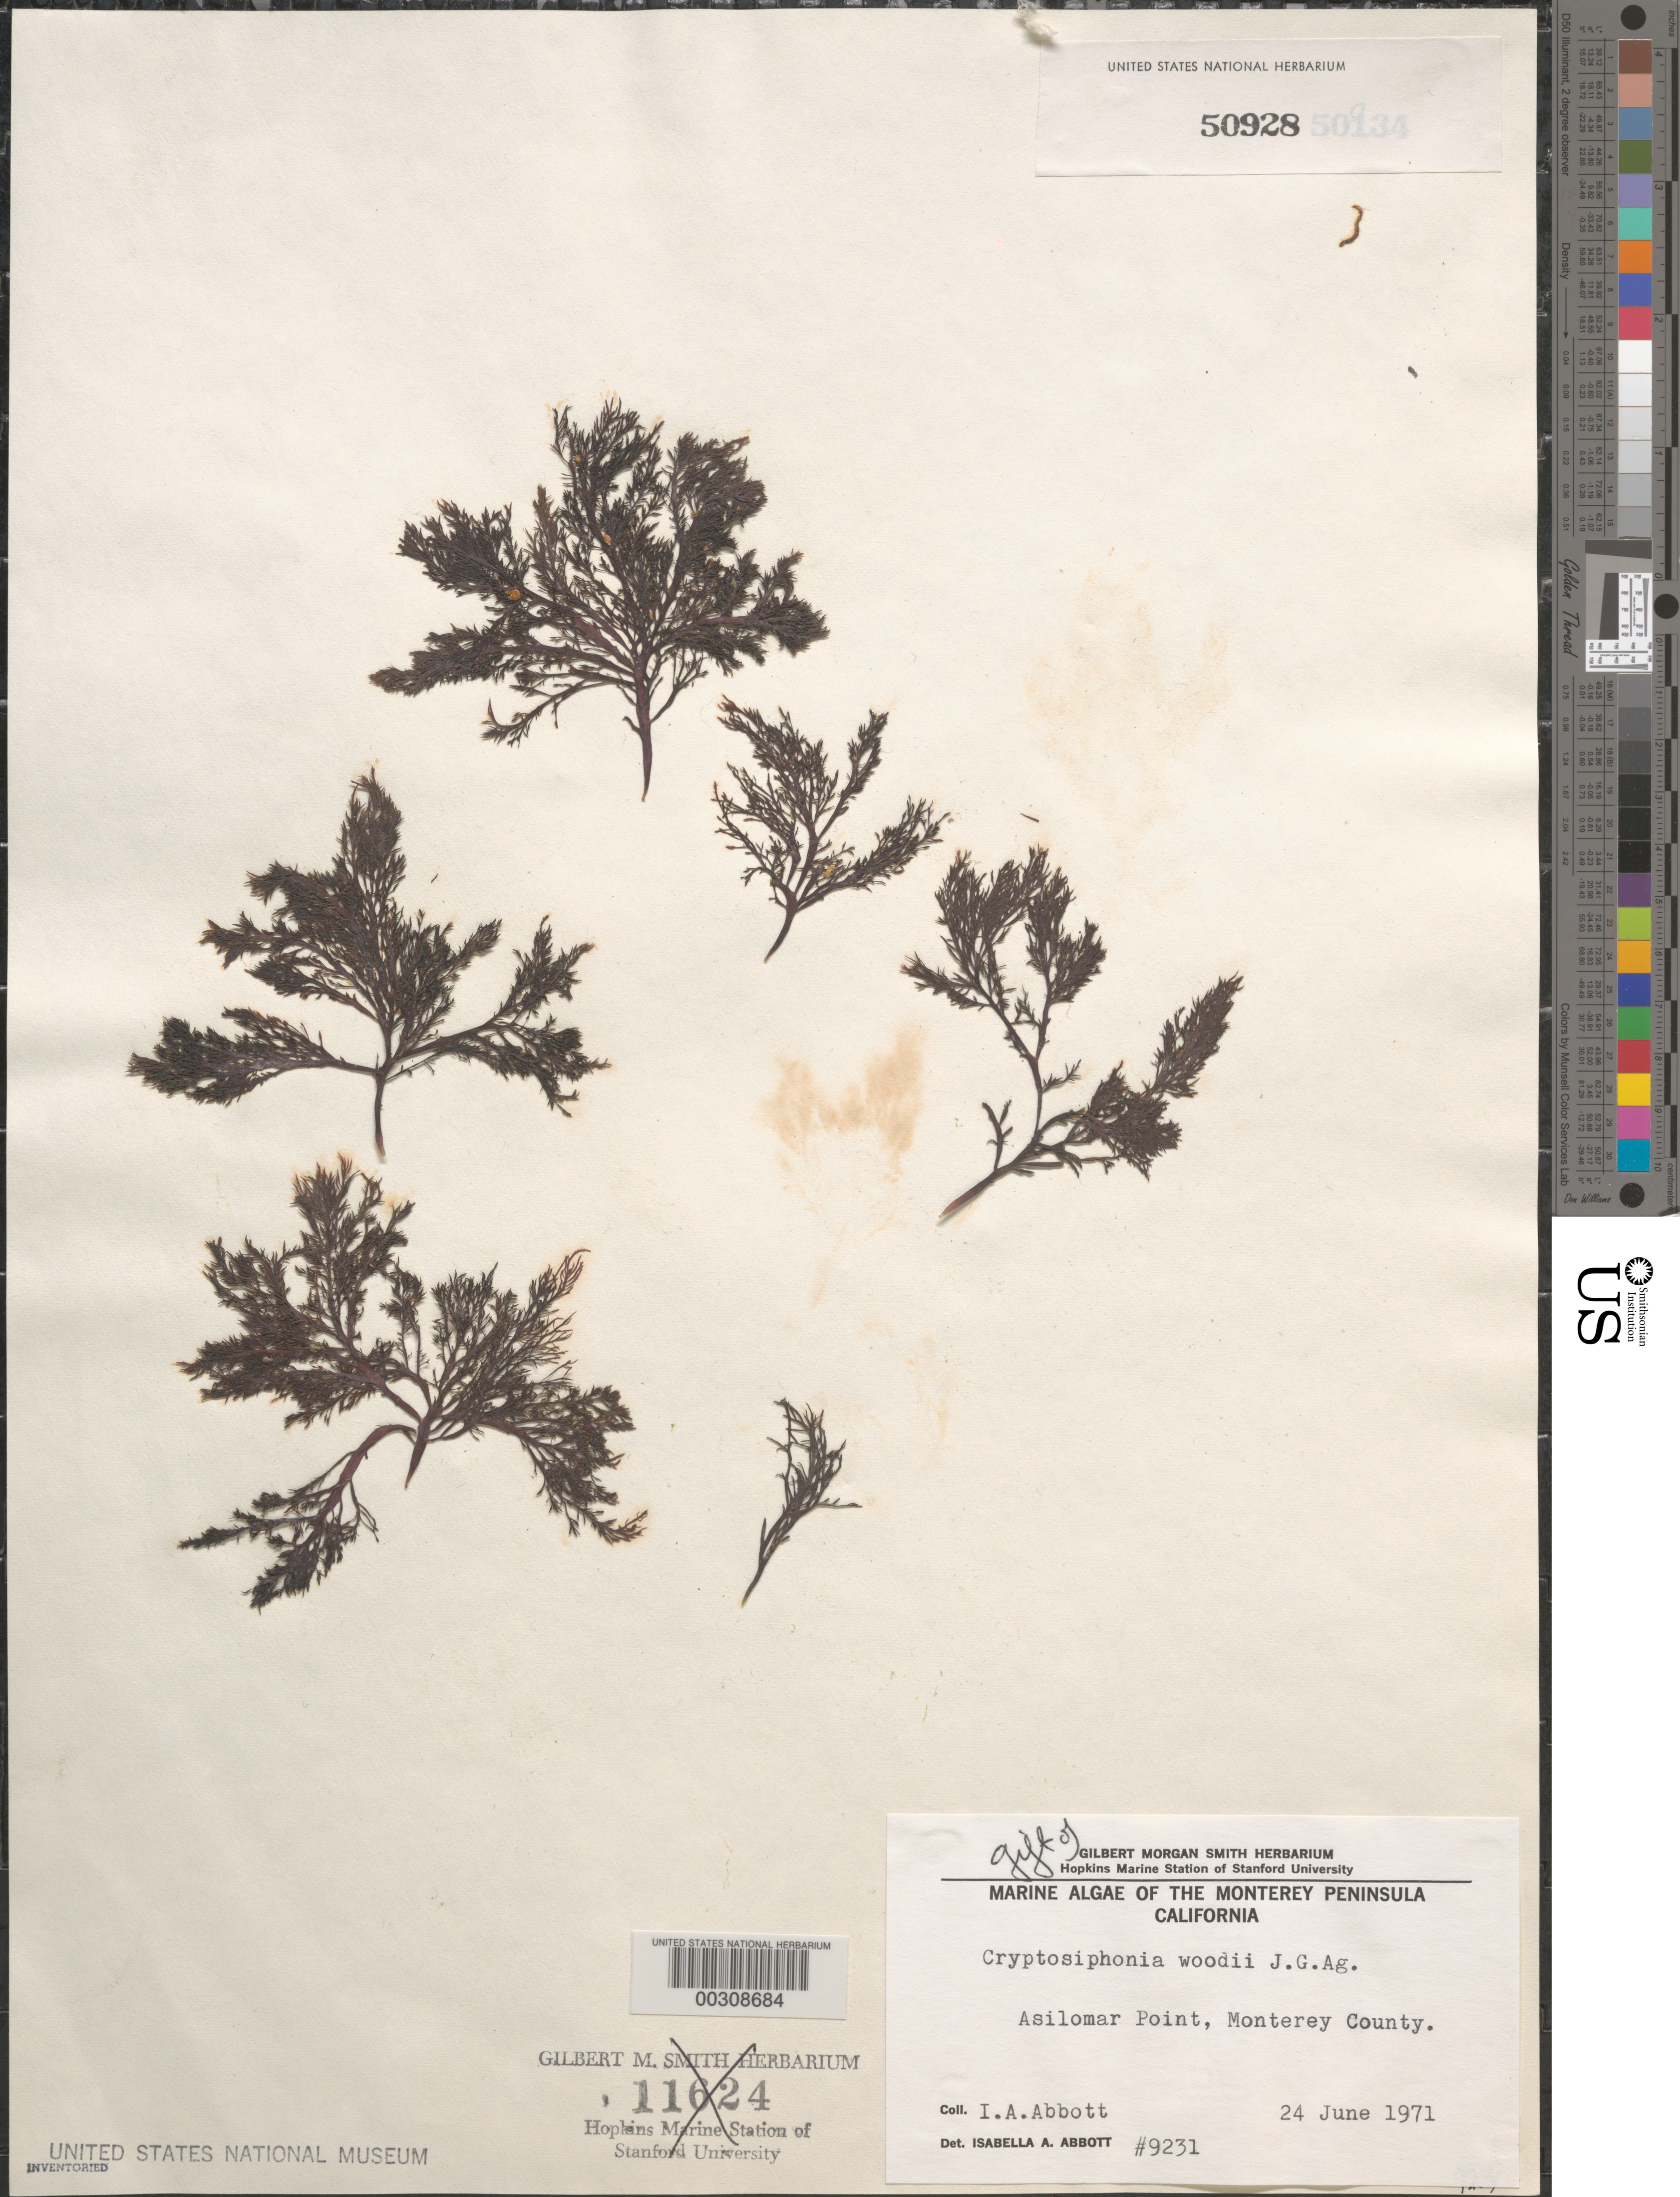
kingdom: Plantae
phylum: Rhodophyta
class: Florideophyceae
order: Gigartinales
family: Dumontiaceae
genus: Cryptosiphonia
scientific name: Cryptosiphonia woodii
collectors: I. A. Abbott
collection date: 1971-06-24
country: United States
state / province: California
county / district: Monterey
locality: The Monterey Peninsula. Asilomar Point, Monterey County.